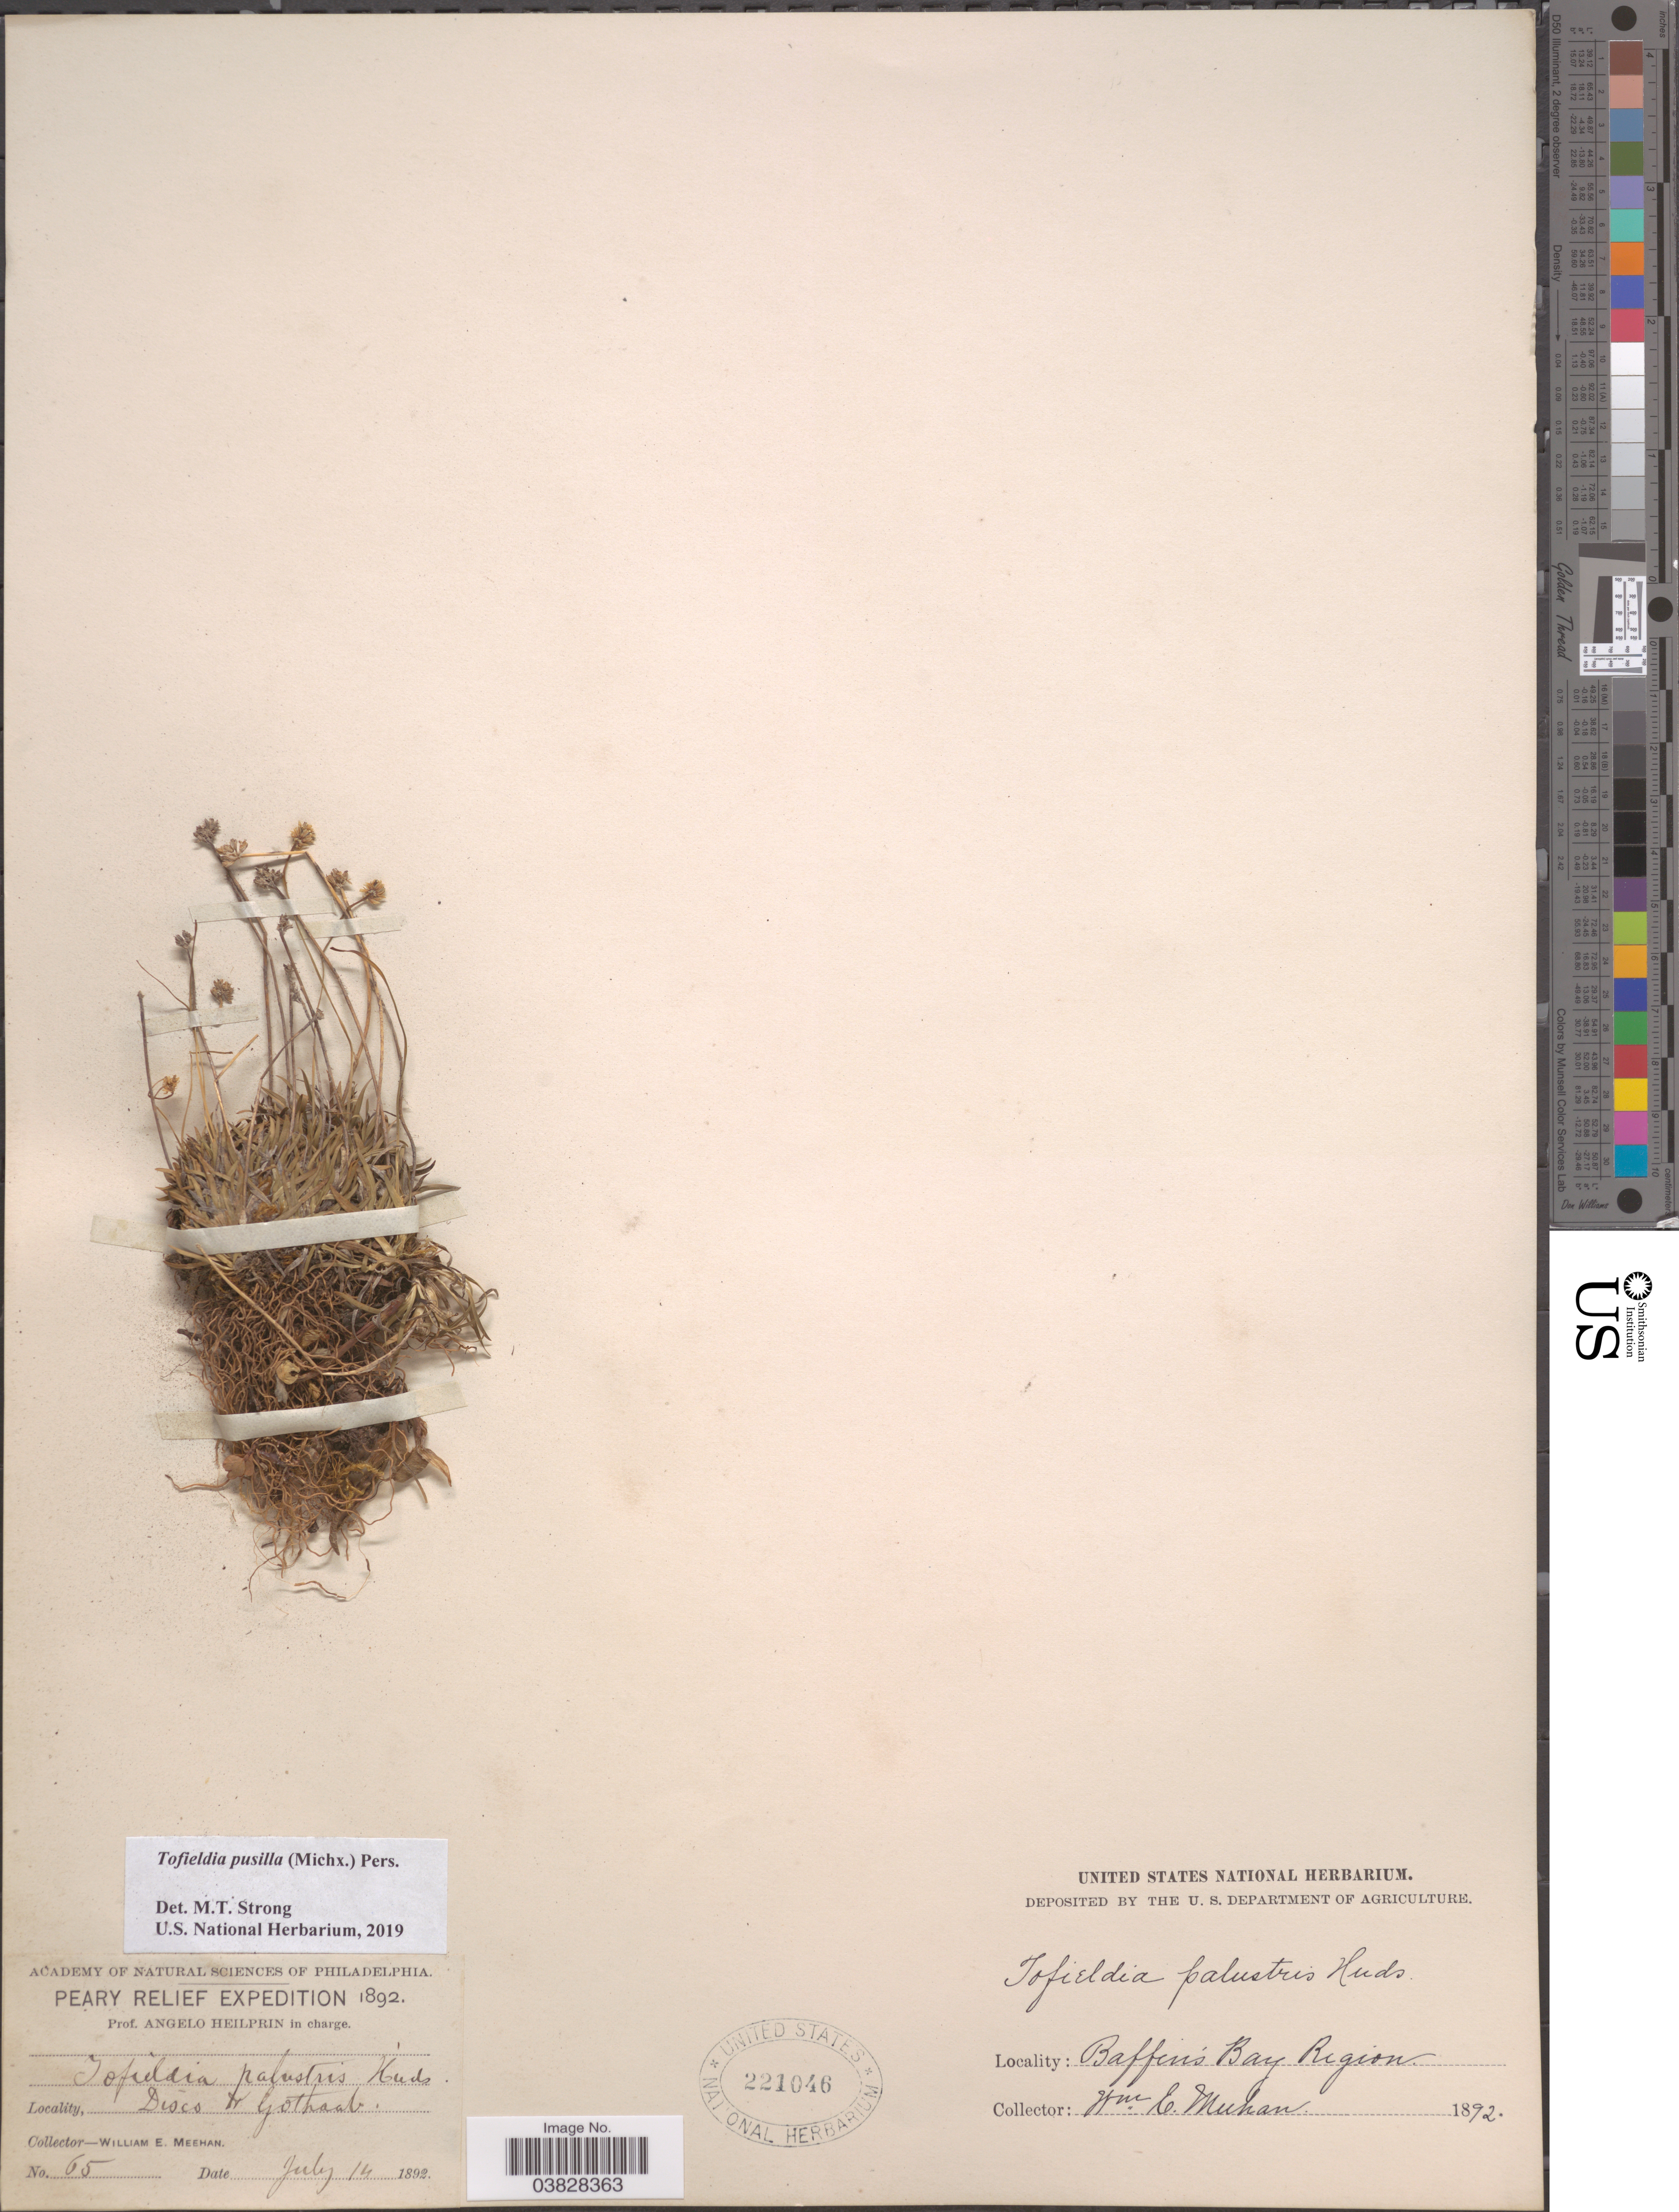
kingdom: Plantae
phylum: Tracheophyta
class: Liliopsida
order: Alismatales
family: Tofieldiaceae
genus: Tofieldia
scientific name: Tofieldia pusilla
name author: (Michx.) Pers.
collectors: W. Meehan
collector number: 65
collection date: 1892-07-14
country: Greenland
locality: Disco & Gothaab. Baffin's Bay Region.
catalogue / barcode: US 221046